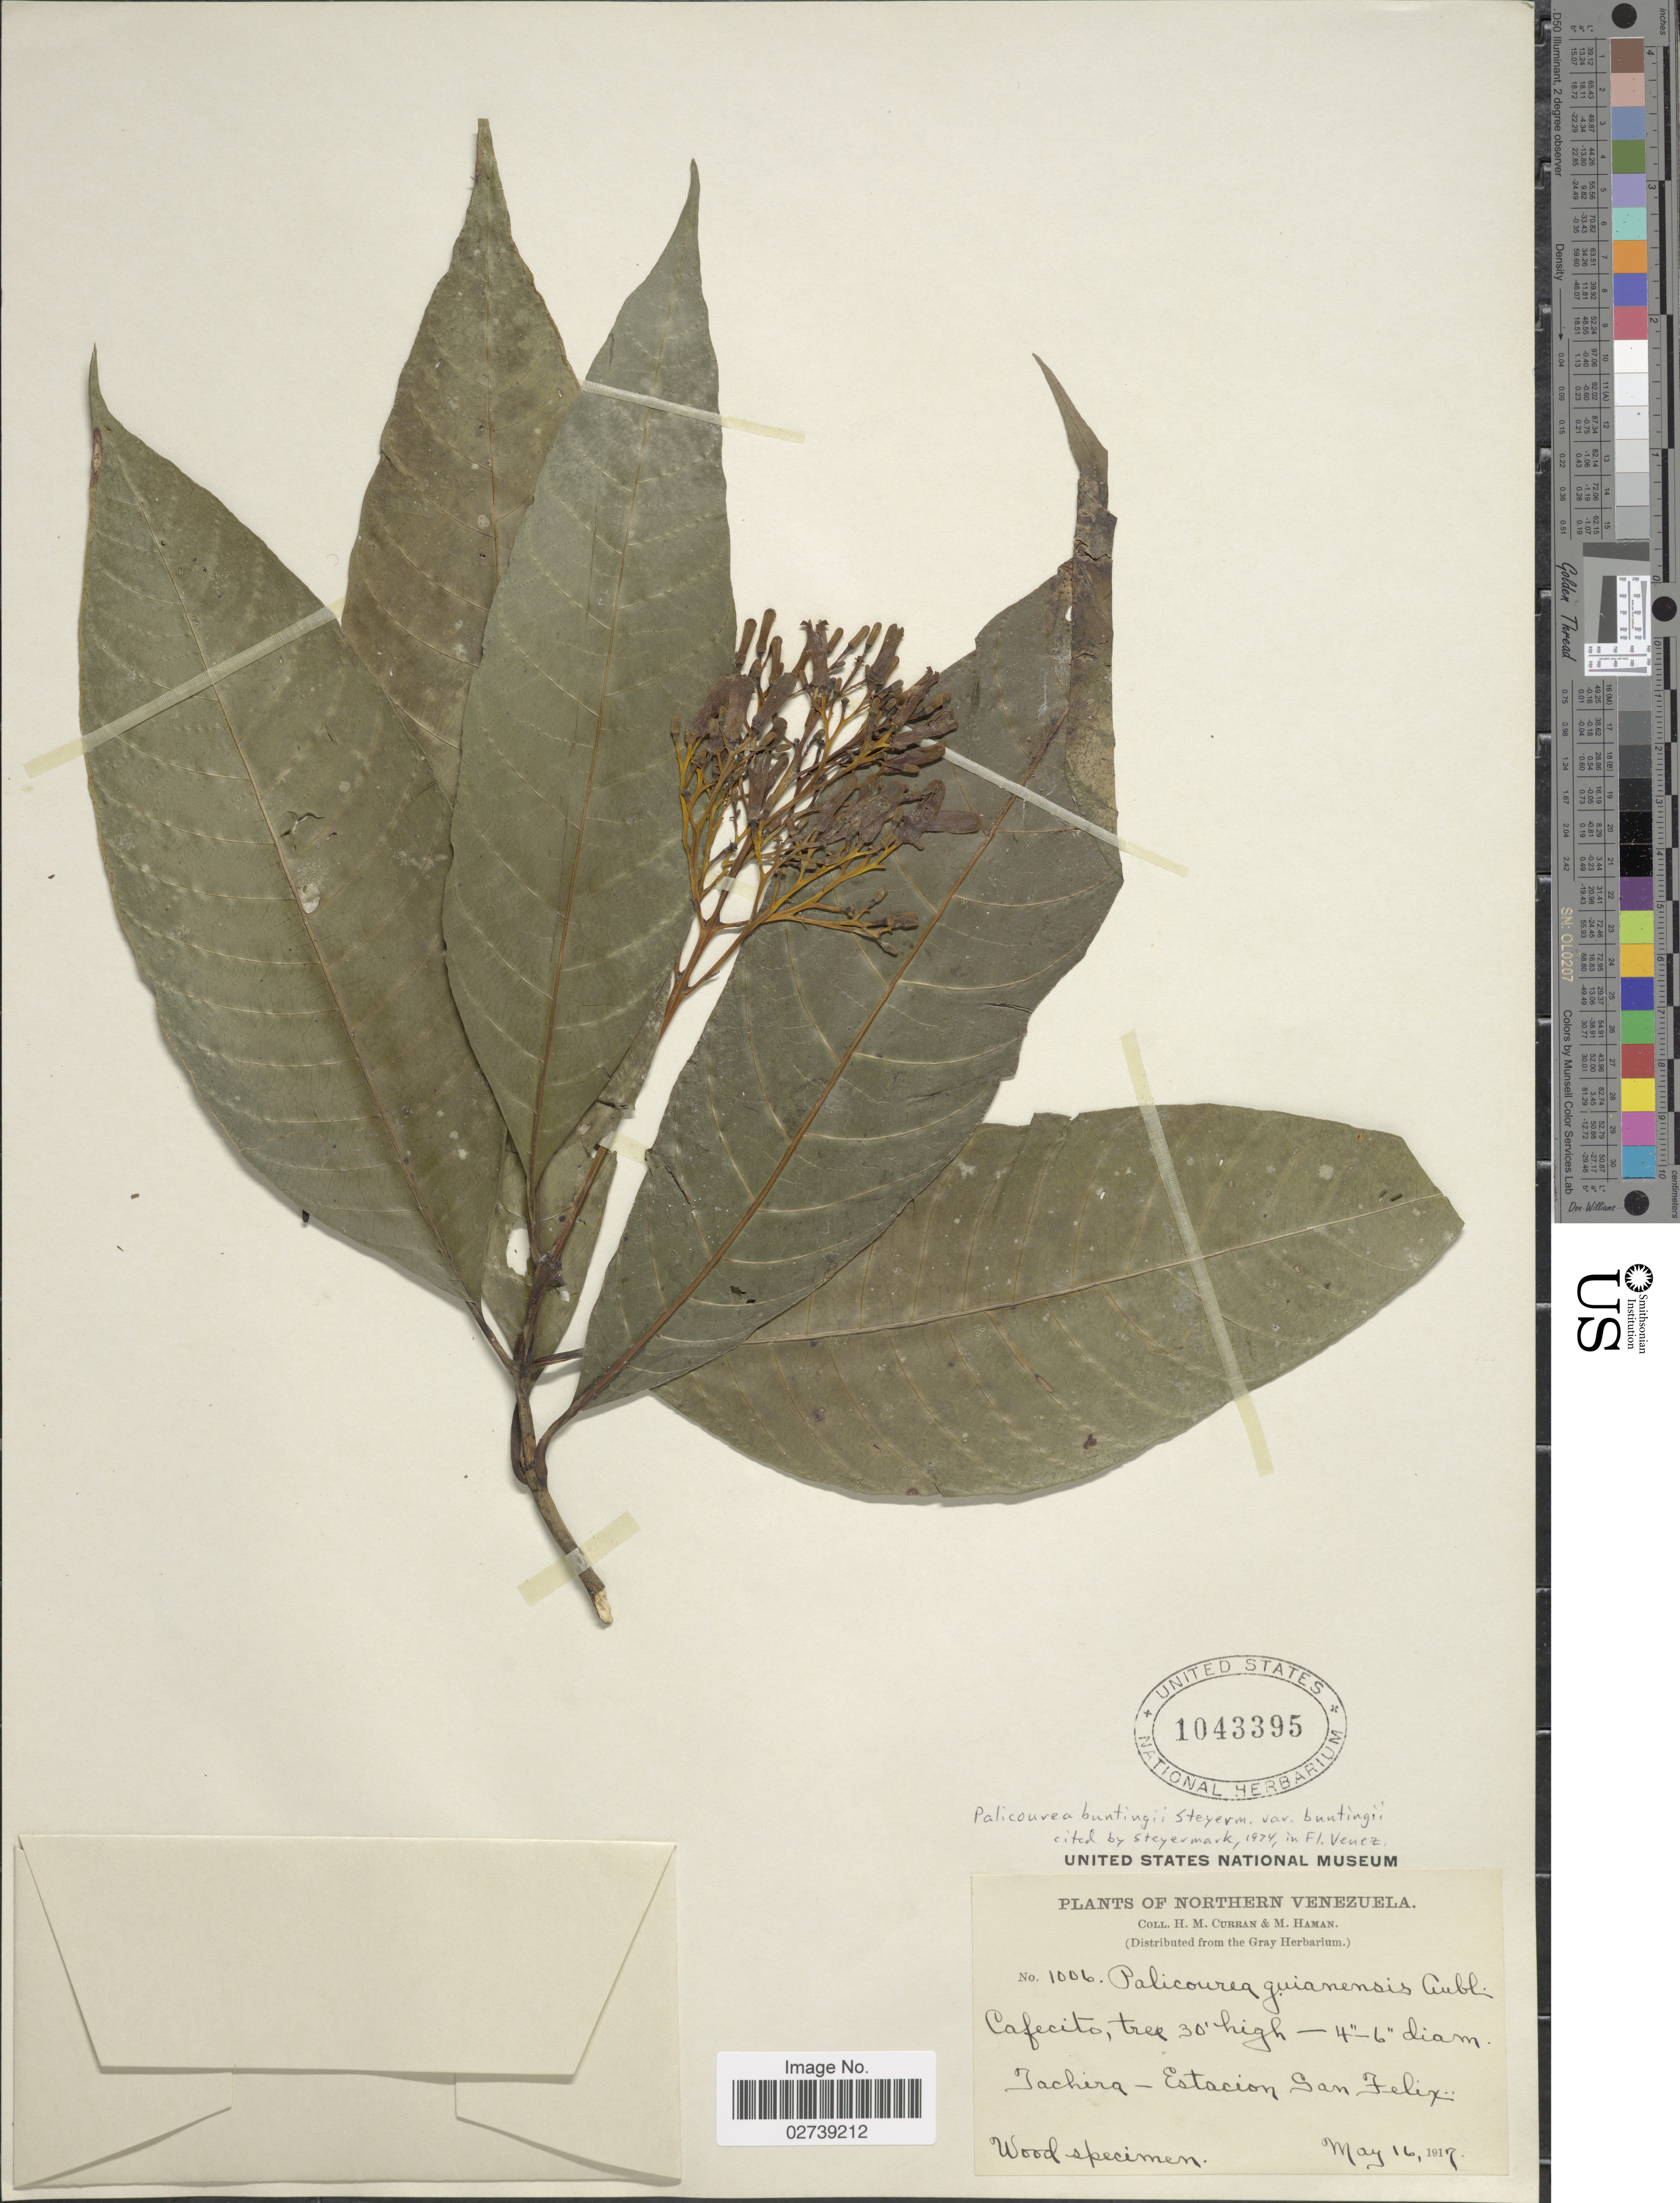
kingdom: Plantae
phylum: Tracheophyta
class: Magnoliopsida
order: Gentianales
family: Rubiaceae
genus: Palicourea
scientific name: Palicourea buntingii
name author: Steyerm.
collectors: H. M. Curran & M. Haman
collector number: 1006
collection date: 1917-05-16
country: Venezuela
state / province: Tachira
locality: Northern Venezuela. Estacion San Felix.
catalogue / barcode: US 1043395